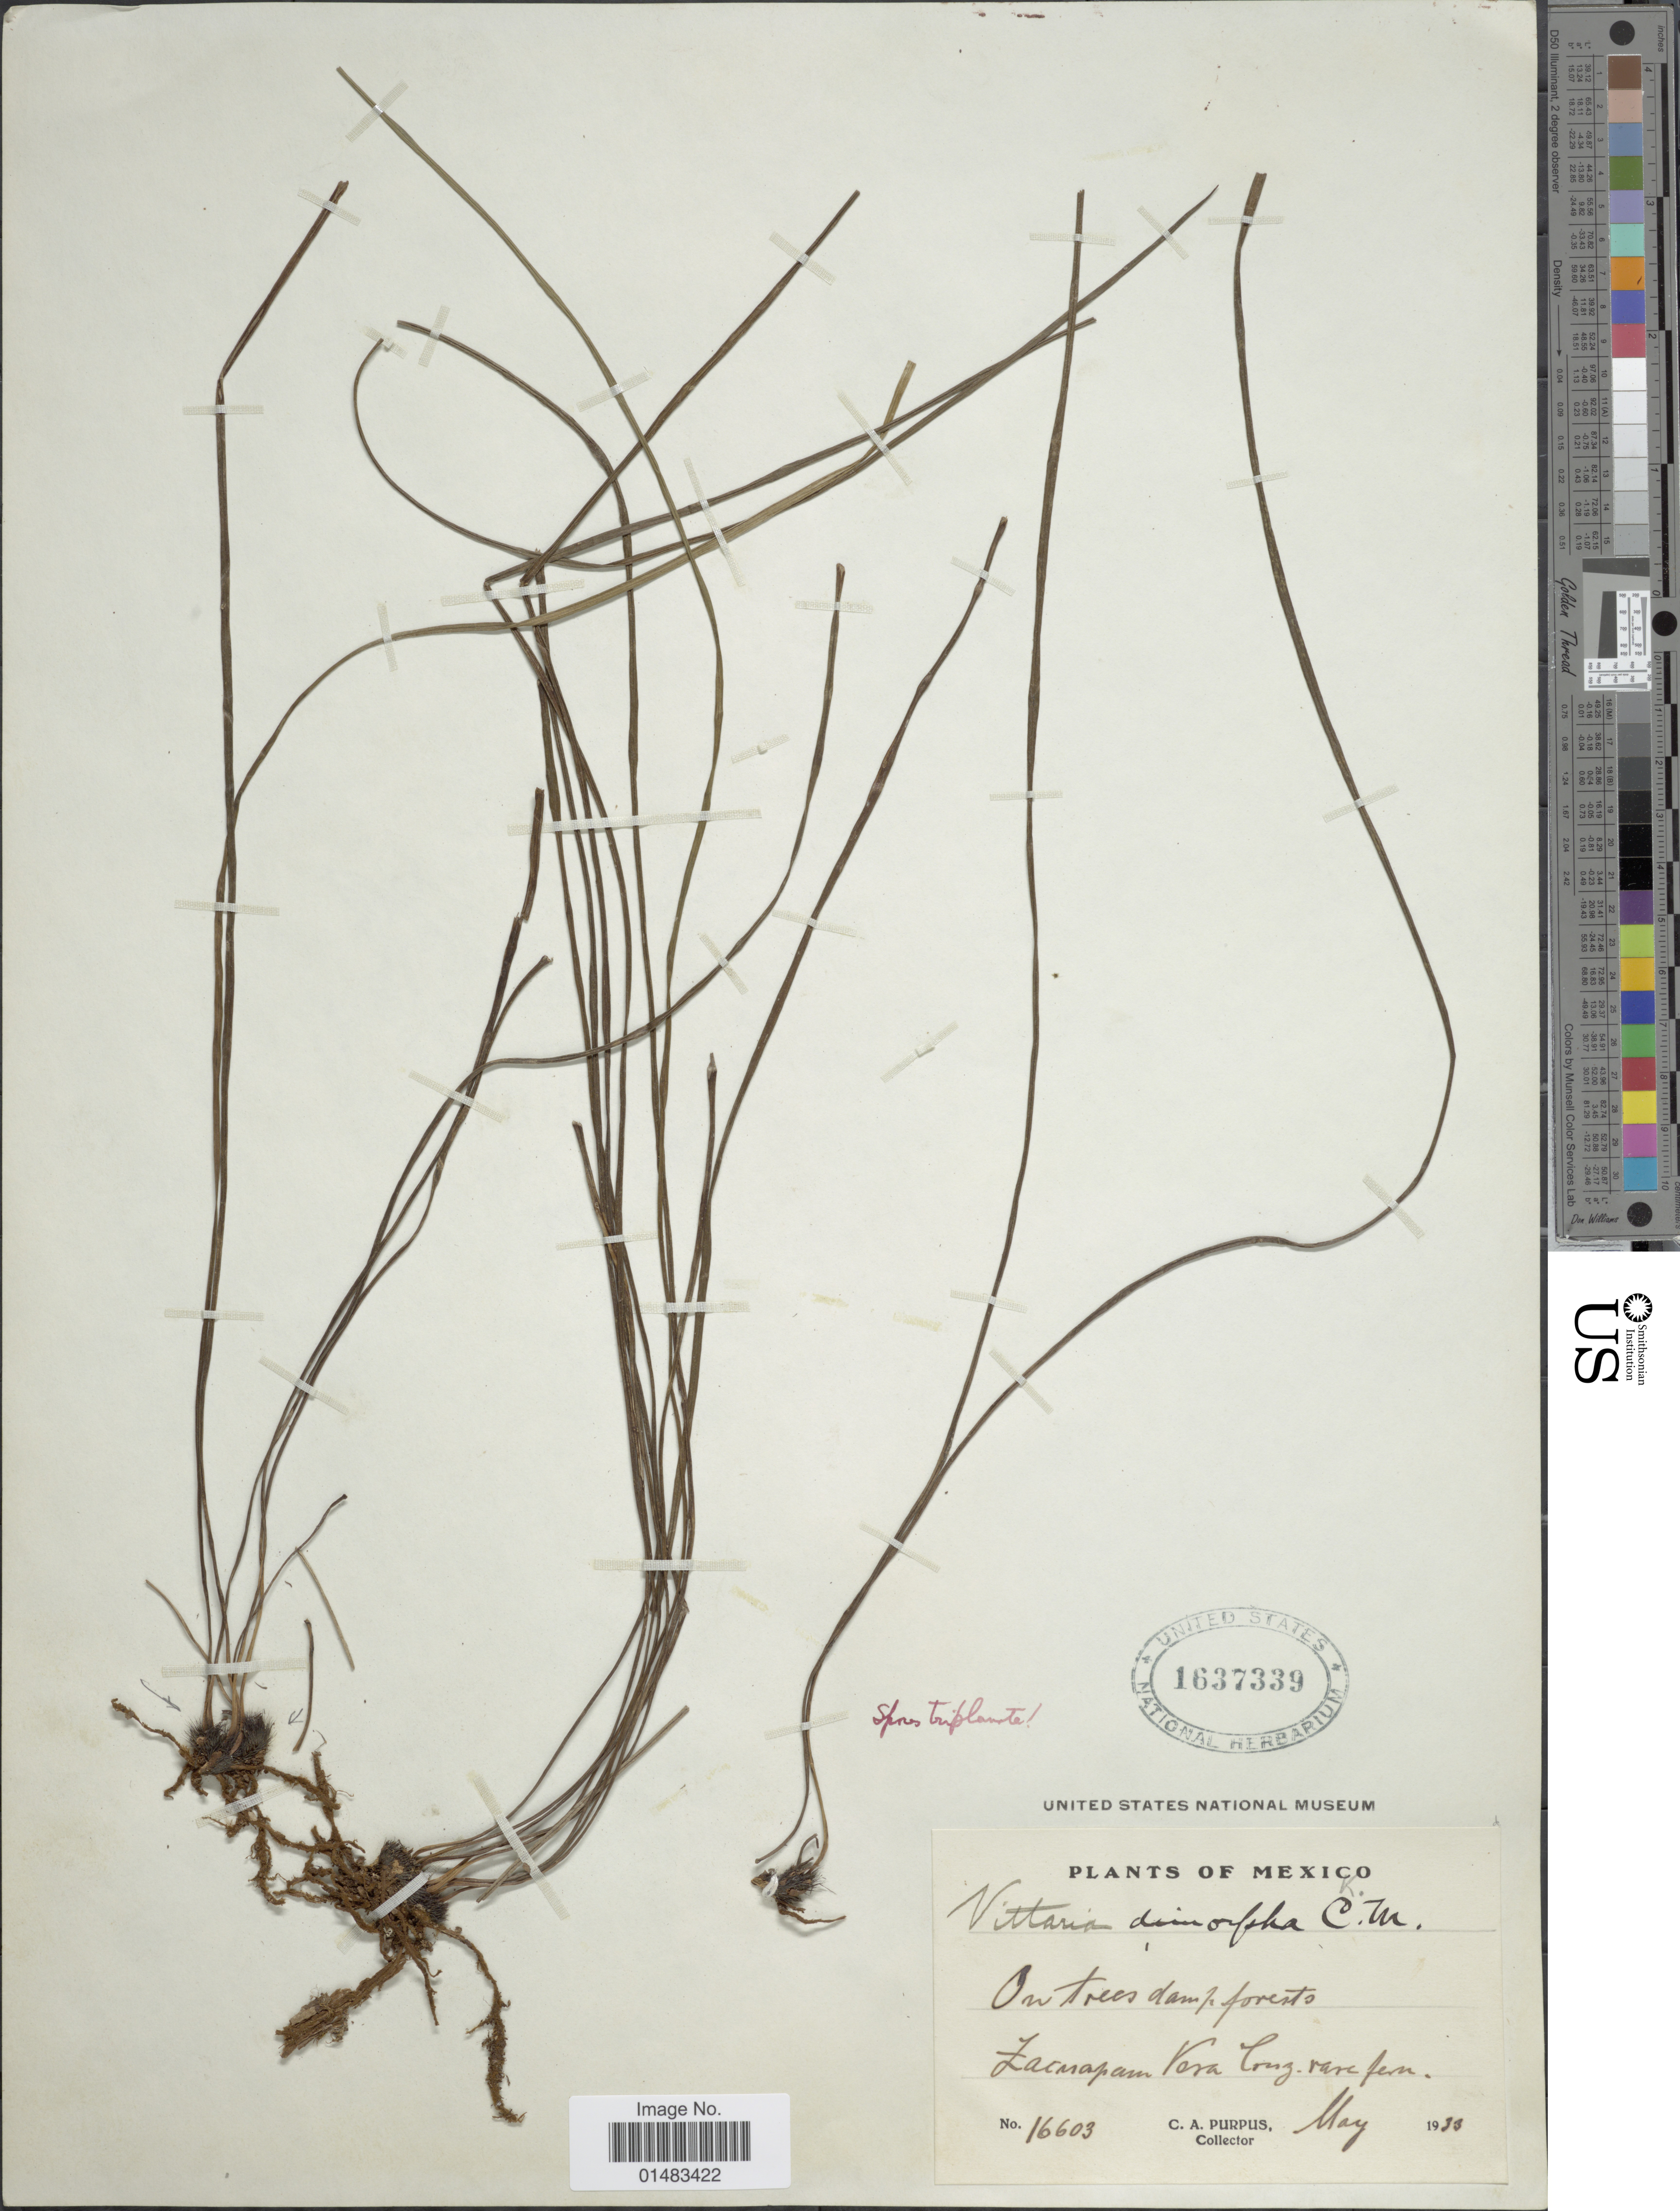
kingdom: Plantae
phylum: Tracheophyta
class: Polypodiopsida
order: Polypodiales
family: Pteridaceae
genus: Vittaria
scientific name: Vittaria dimorpha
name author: K. Müller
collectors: C. A. Purpus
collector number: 16603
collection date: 1933-05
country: Mexico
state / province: Veracruz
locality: Plants of Mexico, On trees damp forests, Zacuapan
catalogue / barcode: US 1637339